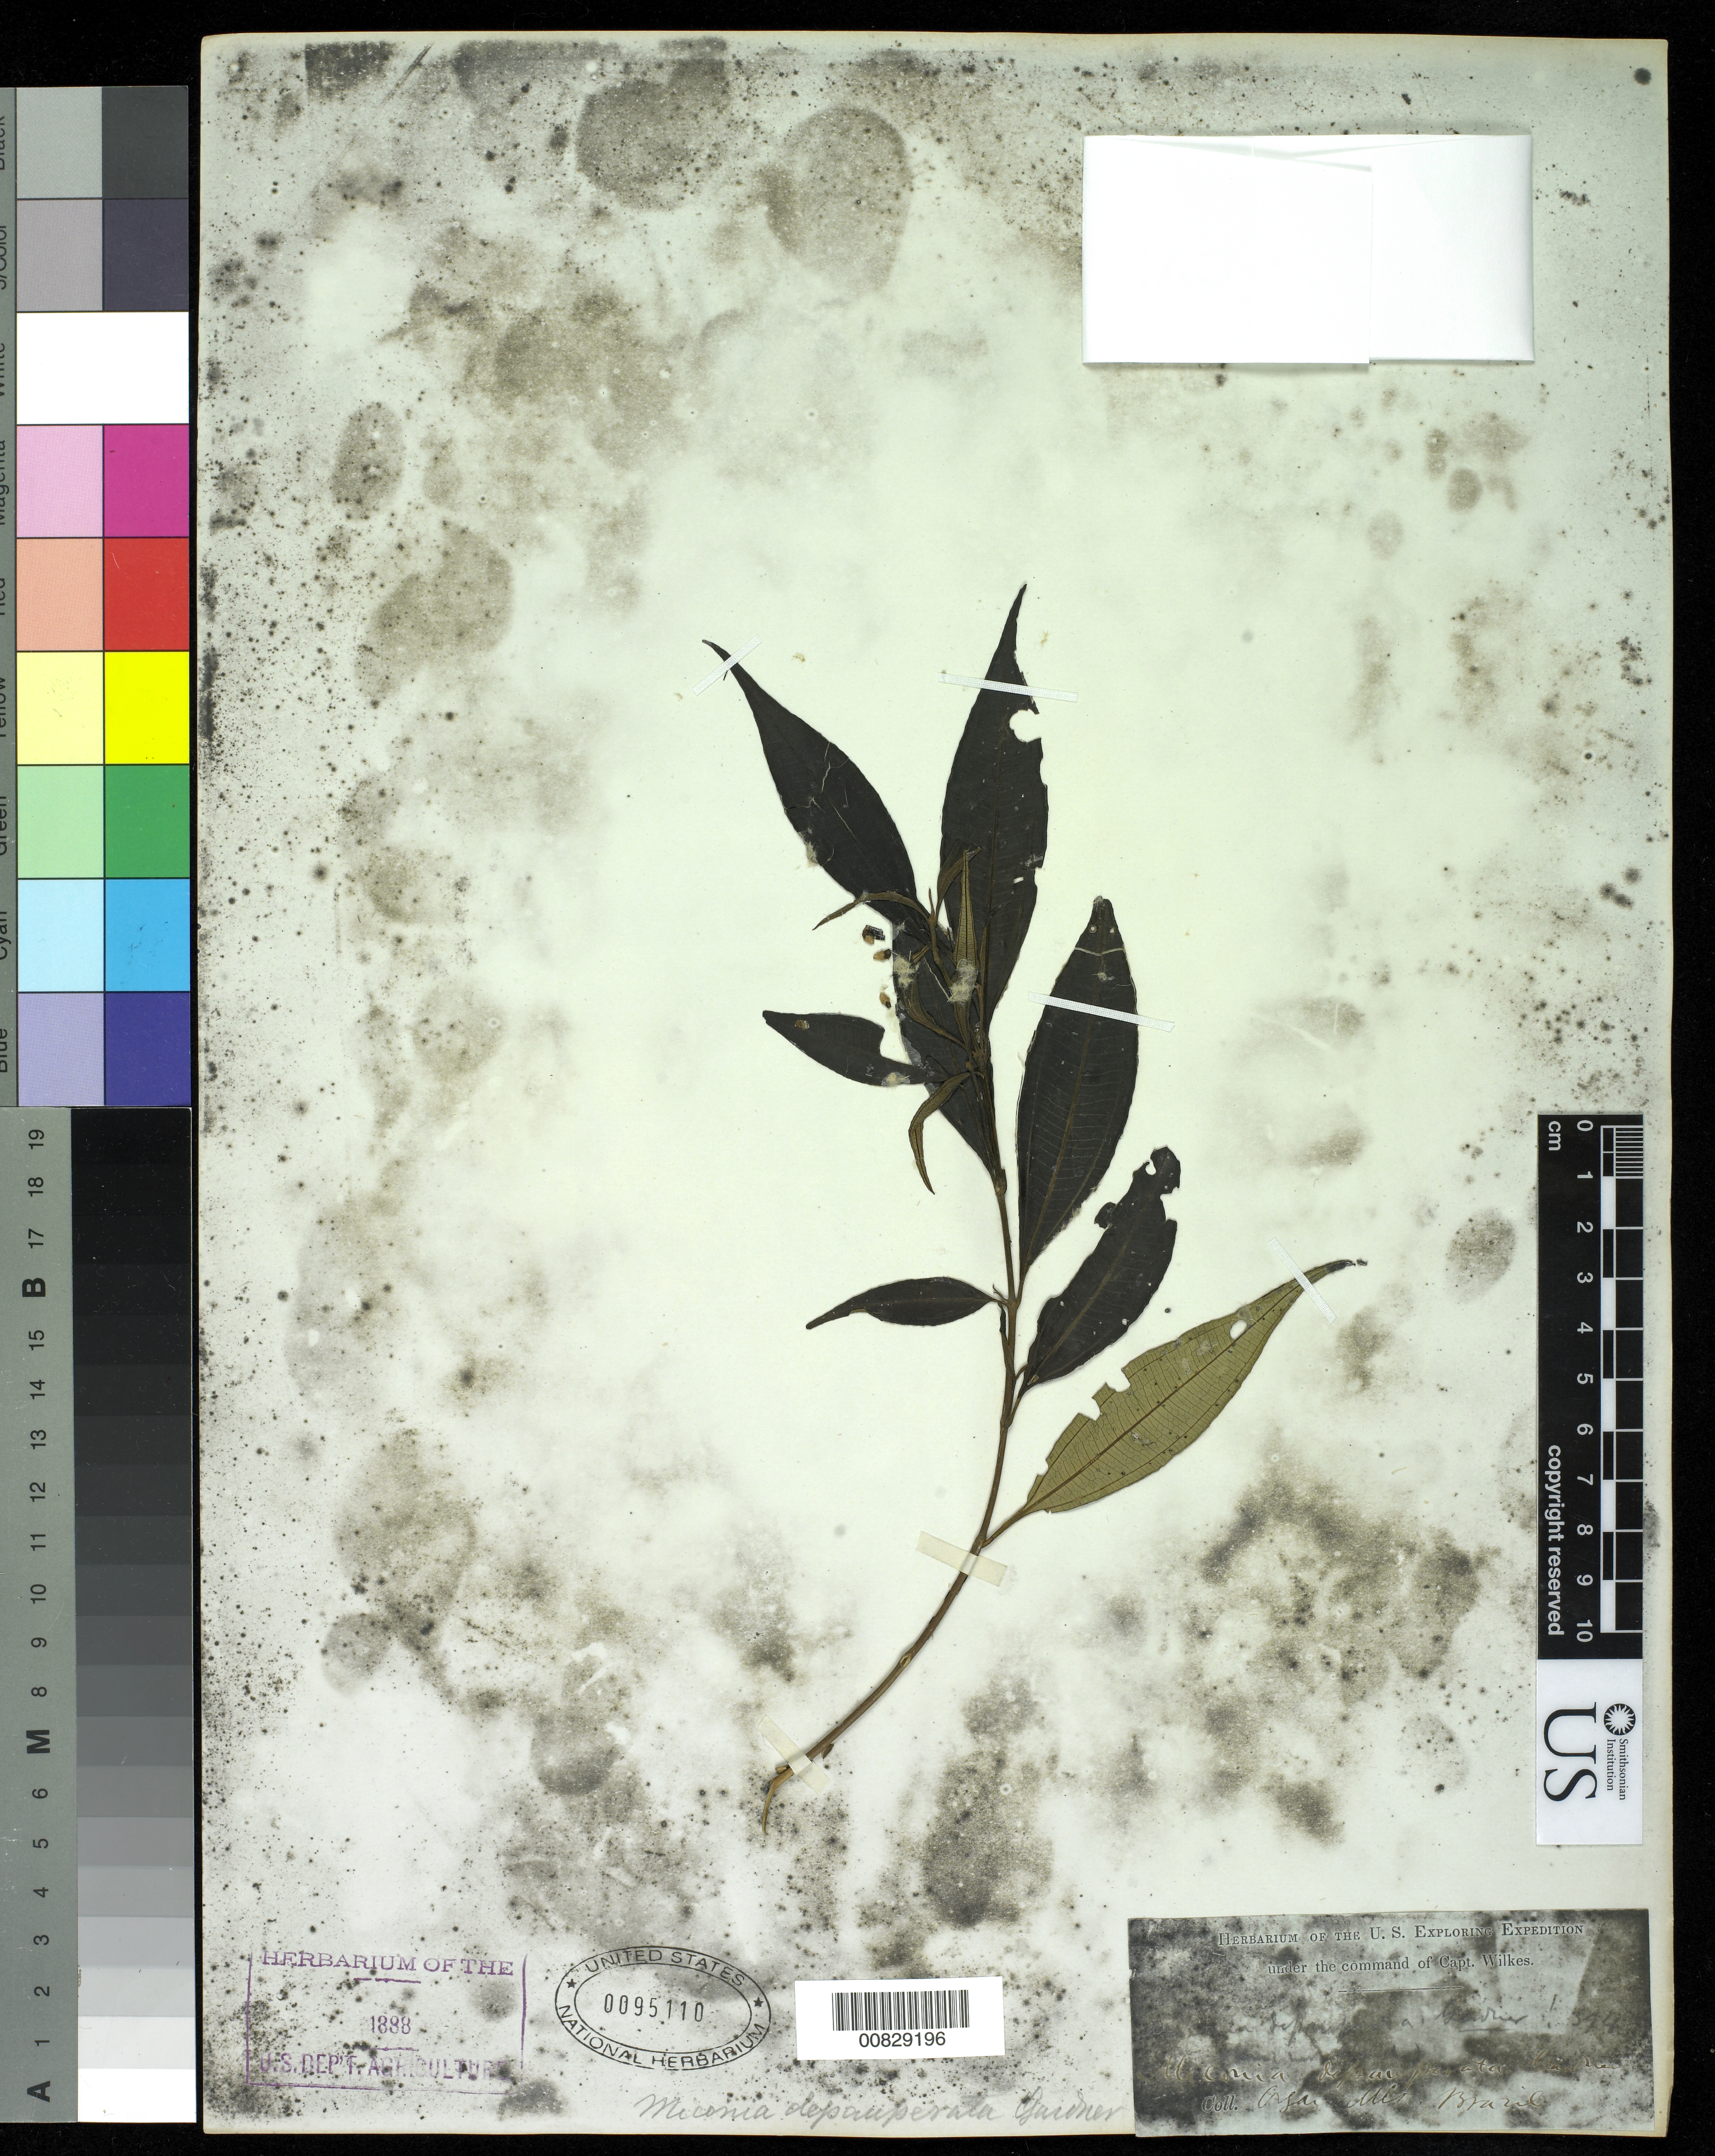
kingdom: Plantae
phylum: Tracheophyta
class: Magnoliopsida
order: Myrtales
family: Melastomataceae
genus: Miconia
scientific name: Miconia depauperata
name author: Gardner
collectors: Wilkes Explor. Exped.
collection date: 1838/1842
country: Brazil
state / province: Rio de Janeiro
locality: Organ Mountains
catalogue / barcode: US 95110